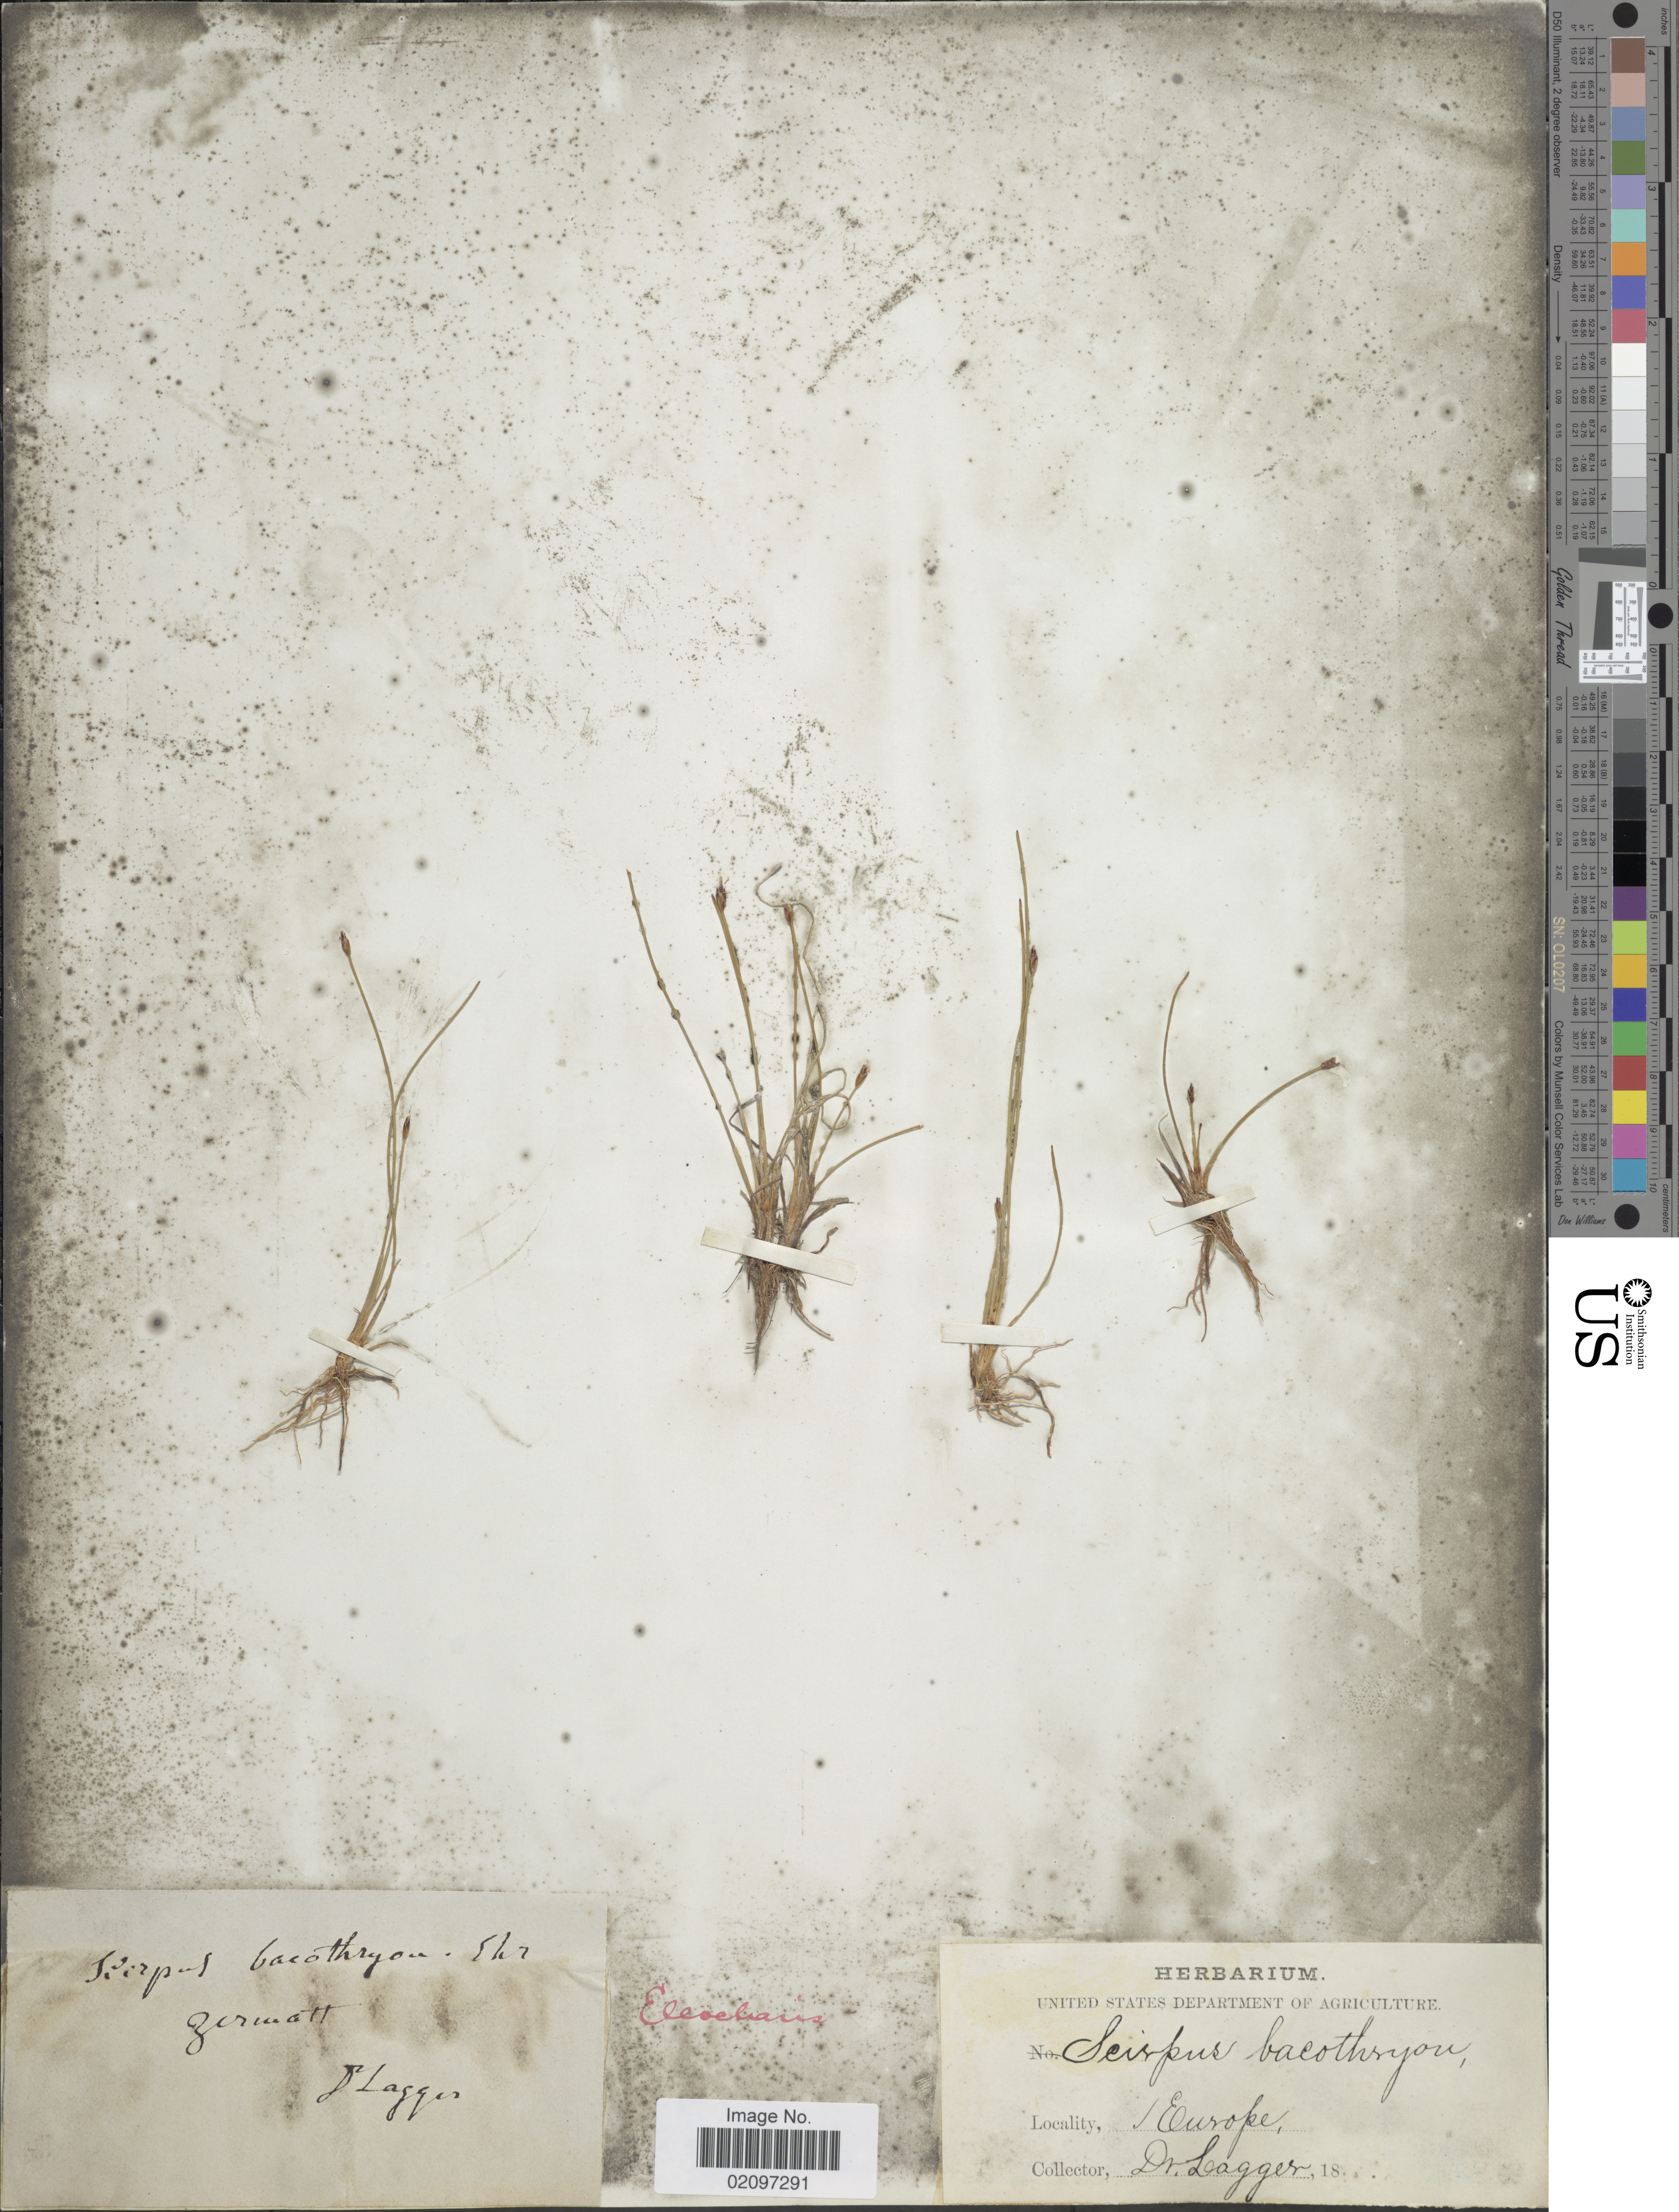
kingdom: Plantae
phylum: Tracheophyta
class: Liliopsida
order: Poales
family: Cyperaceae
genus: Eleocharis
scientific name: Eleocharis quinqueflora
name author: (Hartmann) O. Schwarz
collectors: F. J. Lagger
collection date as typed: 18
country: Switzerland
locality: Zermatt